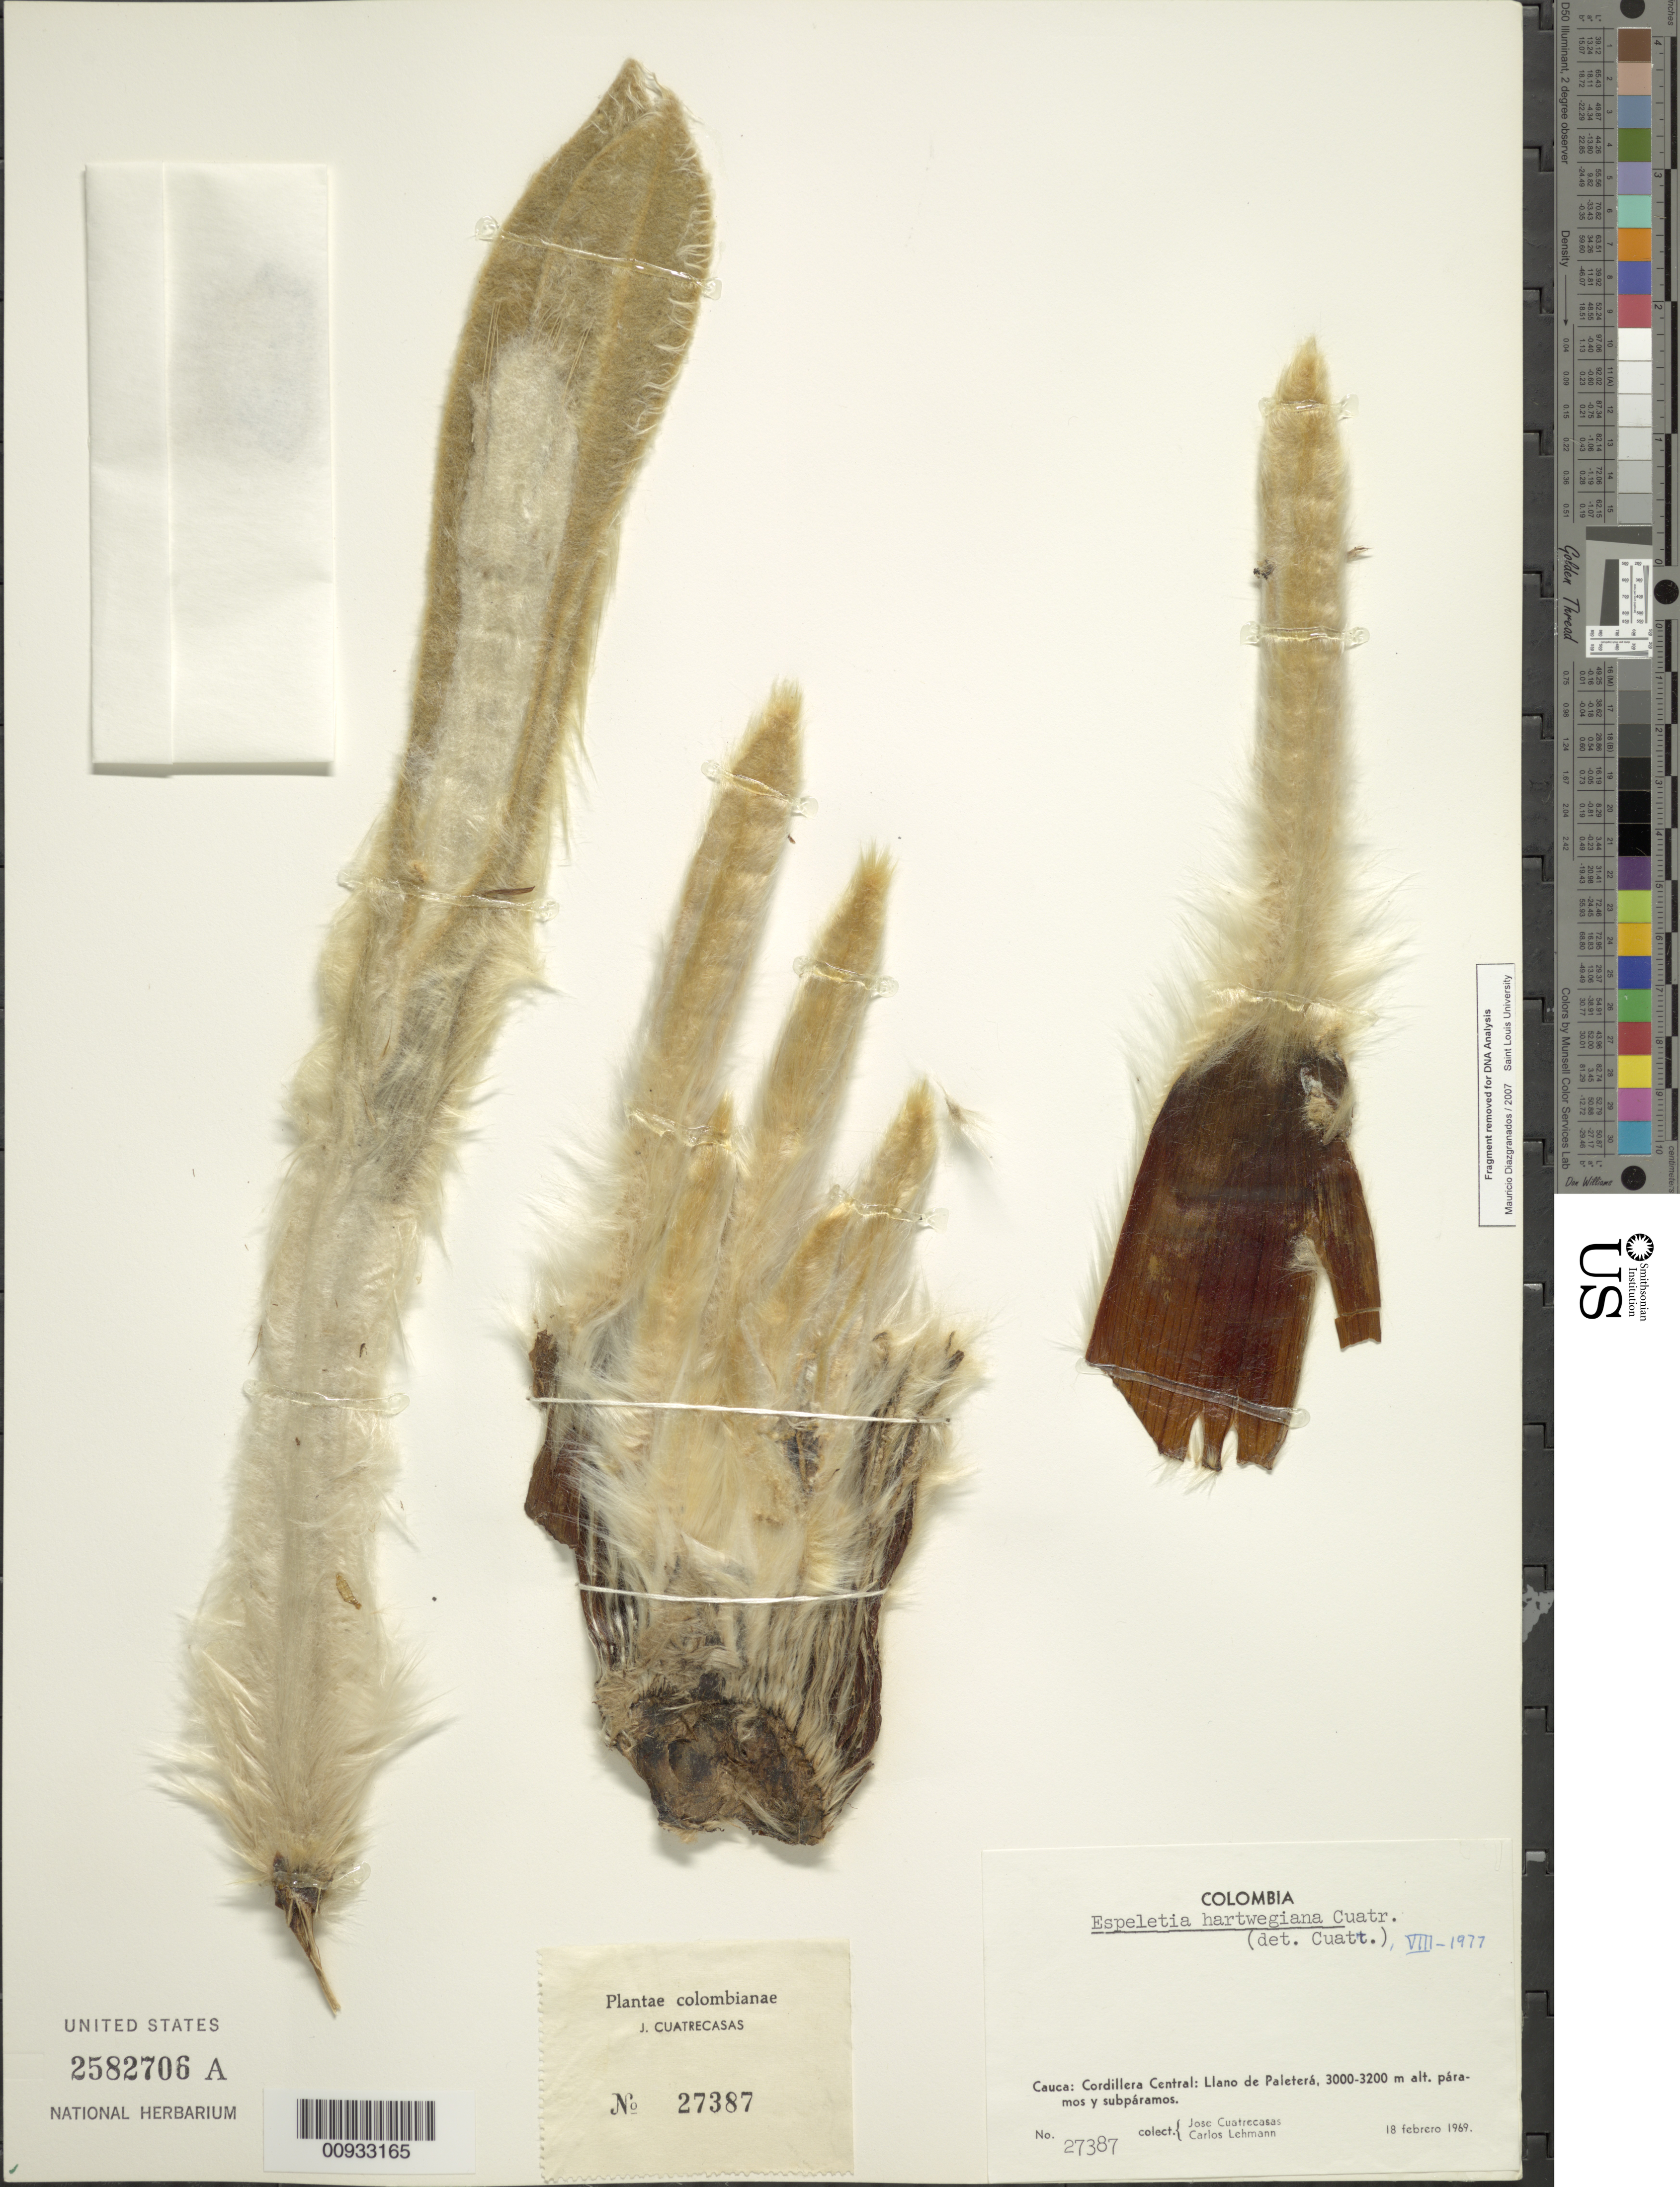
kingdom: Plantae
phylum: Tracheophyta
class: Magnoliopsida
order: Asterales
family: Asteraceae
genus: Espeletia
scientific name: Espeletia hartwegiana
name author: Sch. Bip. ex Cuatrec.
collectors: J. Cuatrecasas & C. Lehmann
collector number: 27387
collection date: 1969-02-18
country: Colombia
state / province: Cauca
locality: Cordillera Central: Llano de Paletera.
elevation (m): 3000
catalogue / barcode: US 2582706A